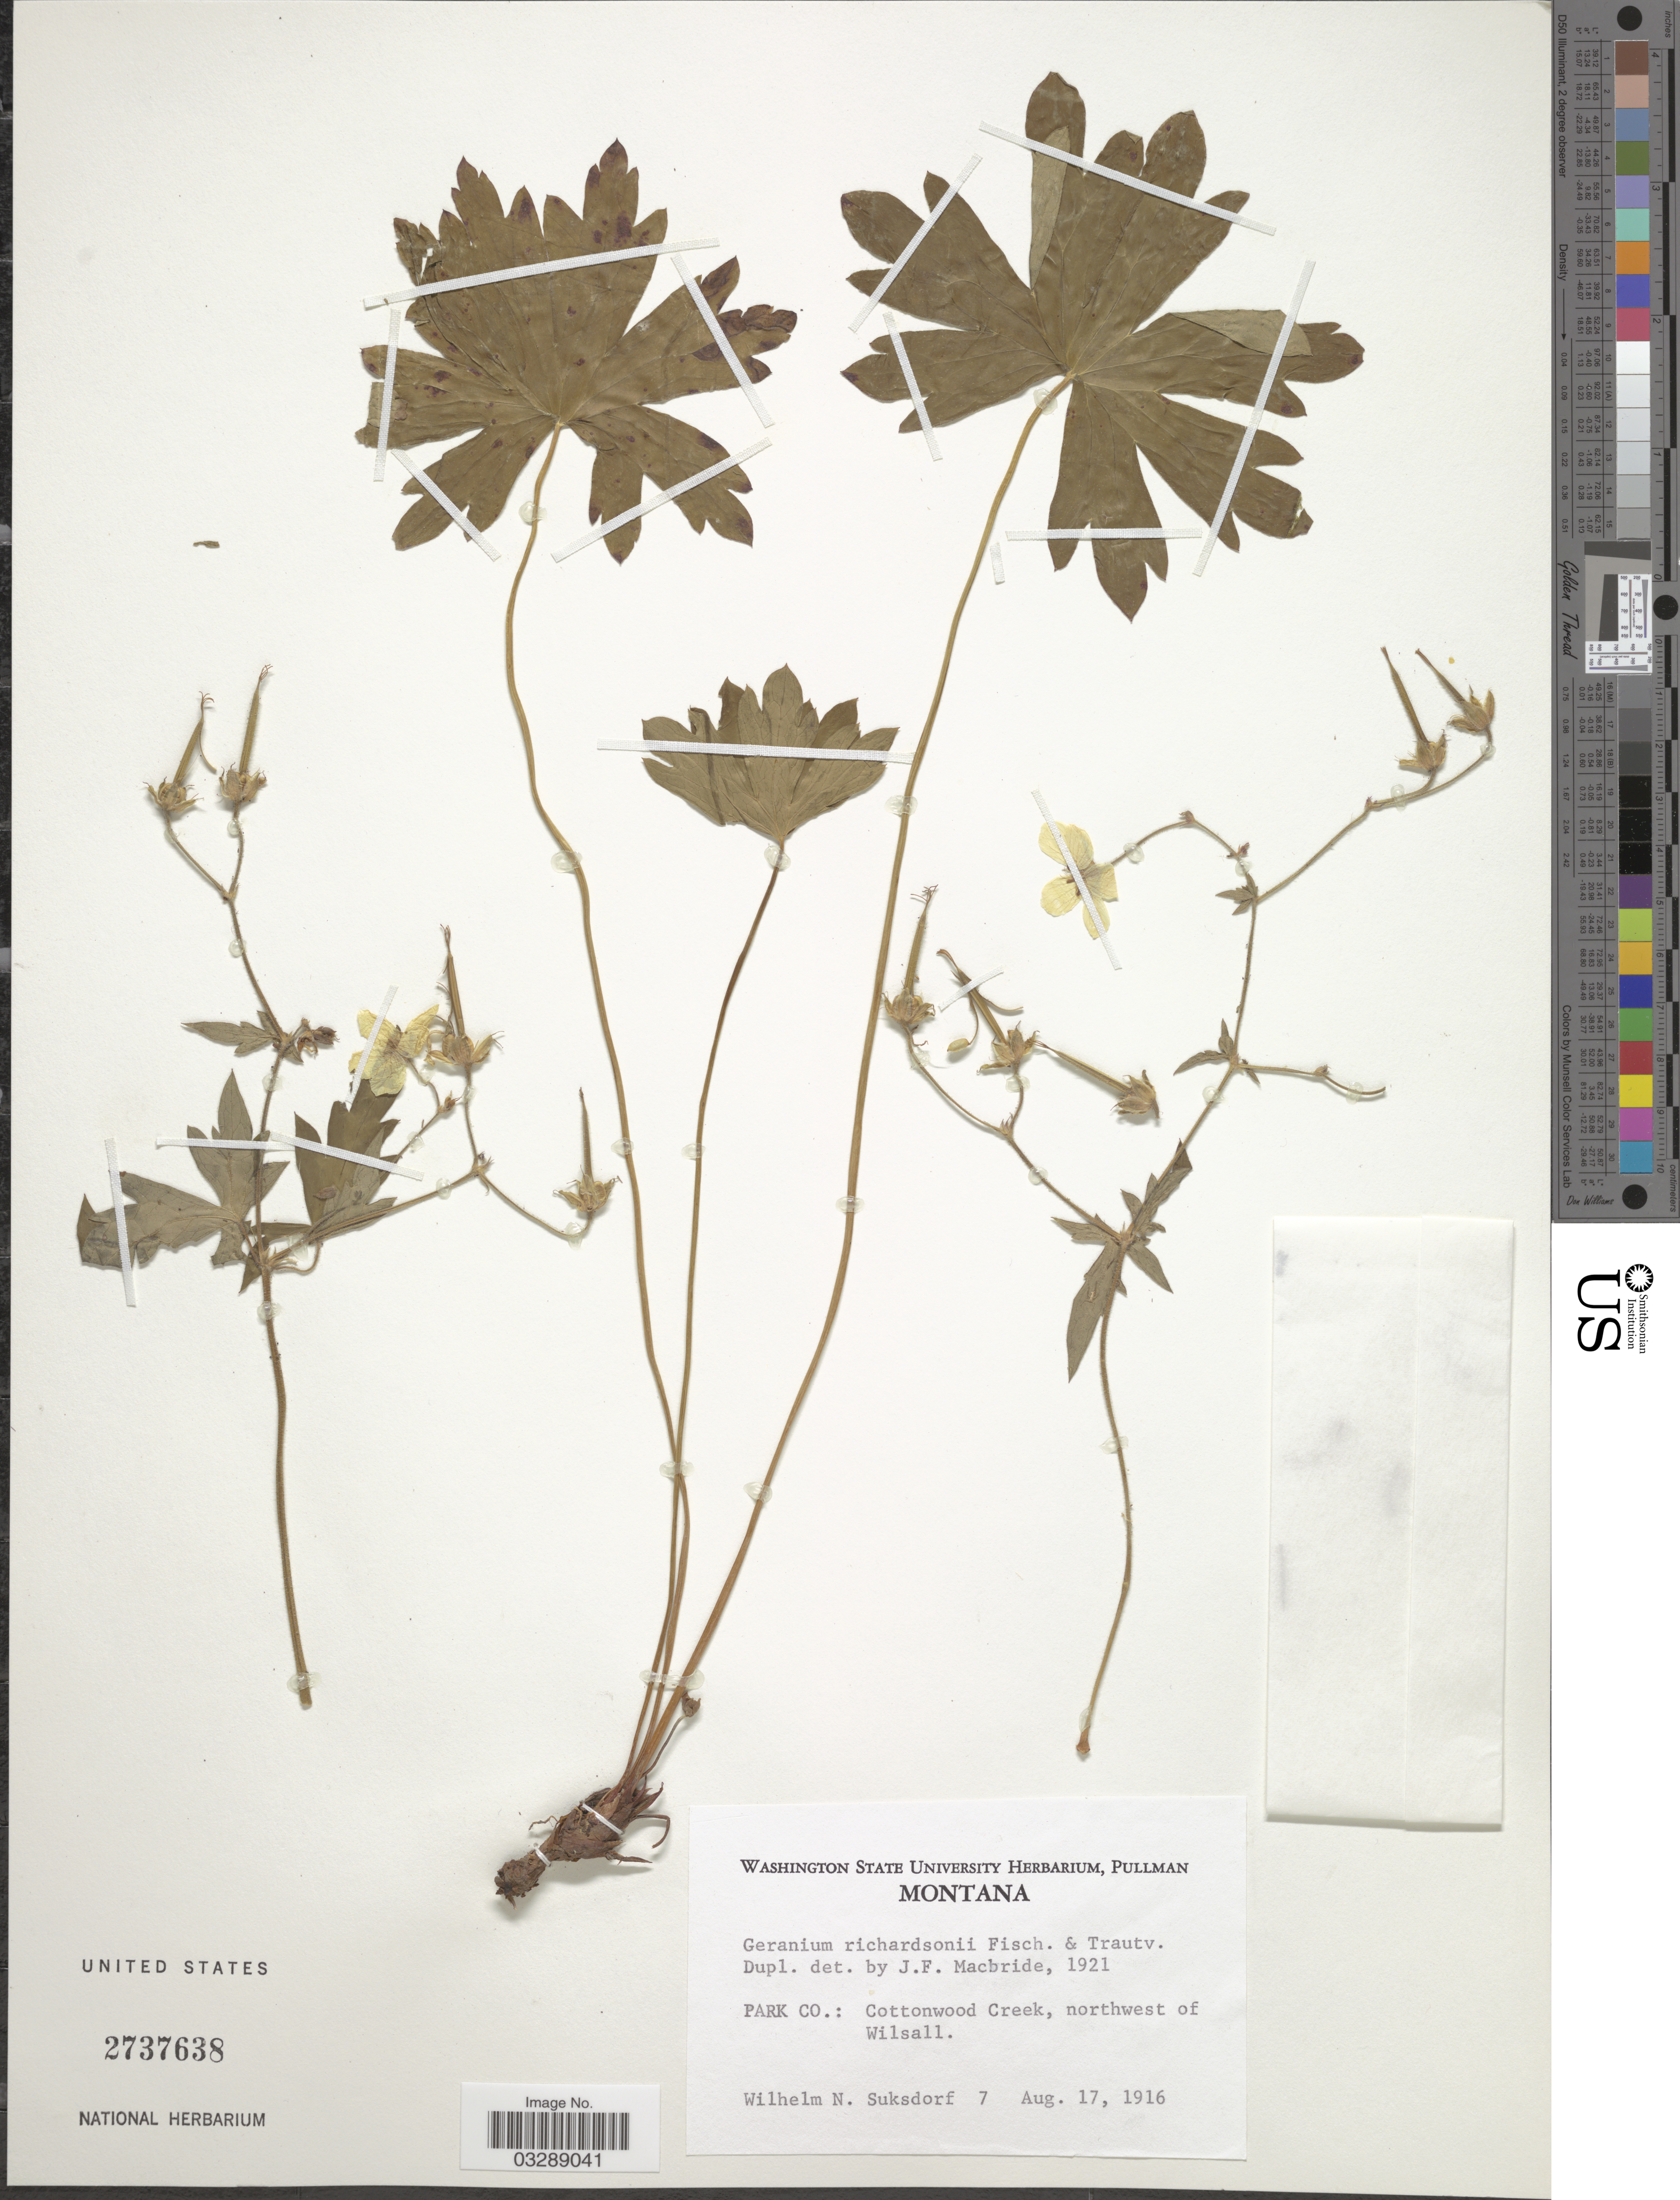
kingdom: Plantae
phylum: Tracheophyta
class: Magnoliopsida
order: Geraniales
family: Geraniaceae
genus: Geranium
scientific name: Geranium richardsonii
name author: Fisch. & Trautv.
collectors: W. N. Suksdorf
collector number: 7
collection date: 1916-08-17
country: United States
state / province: Montana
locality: Park Co.: Cottonwood Creek, northwest of Wilsall.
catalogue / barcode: US 2737638